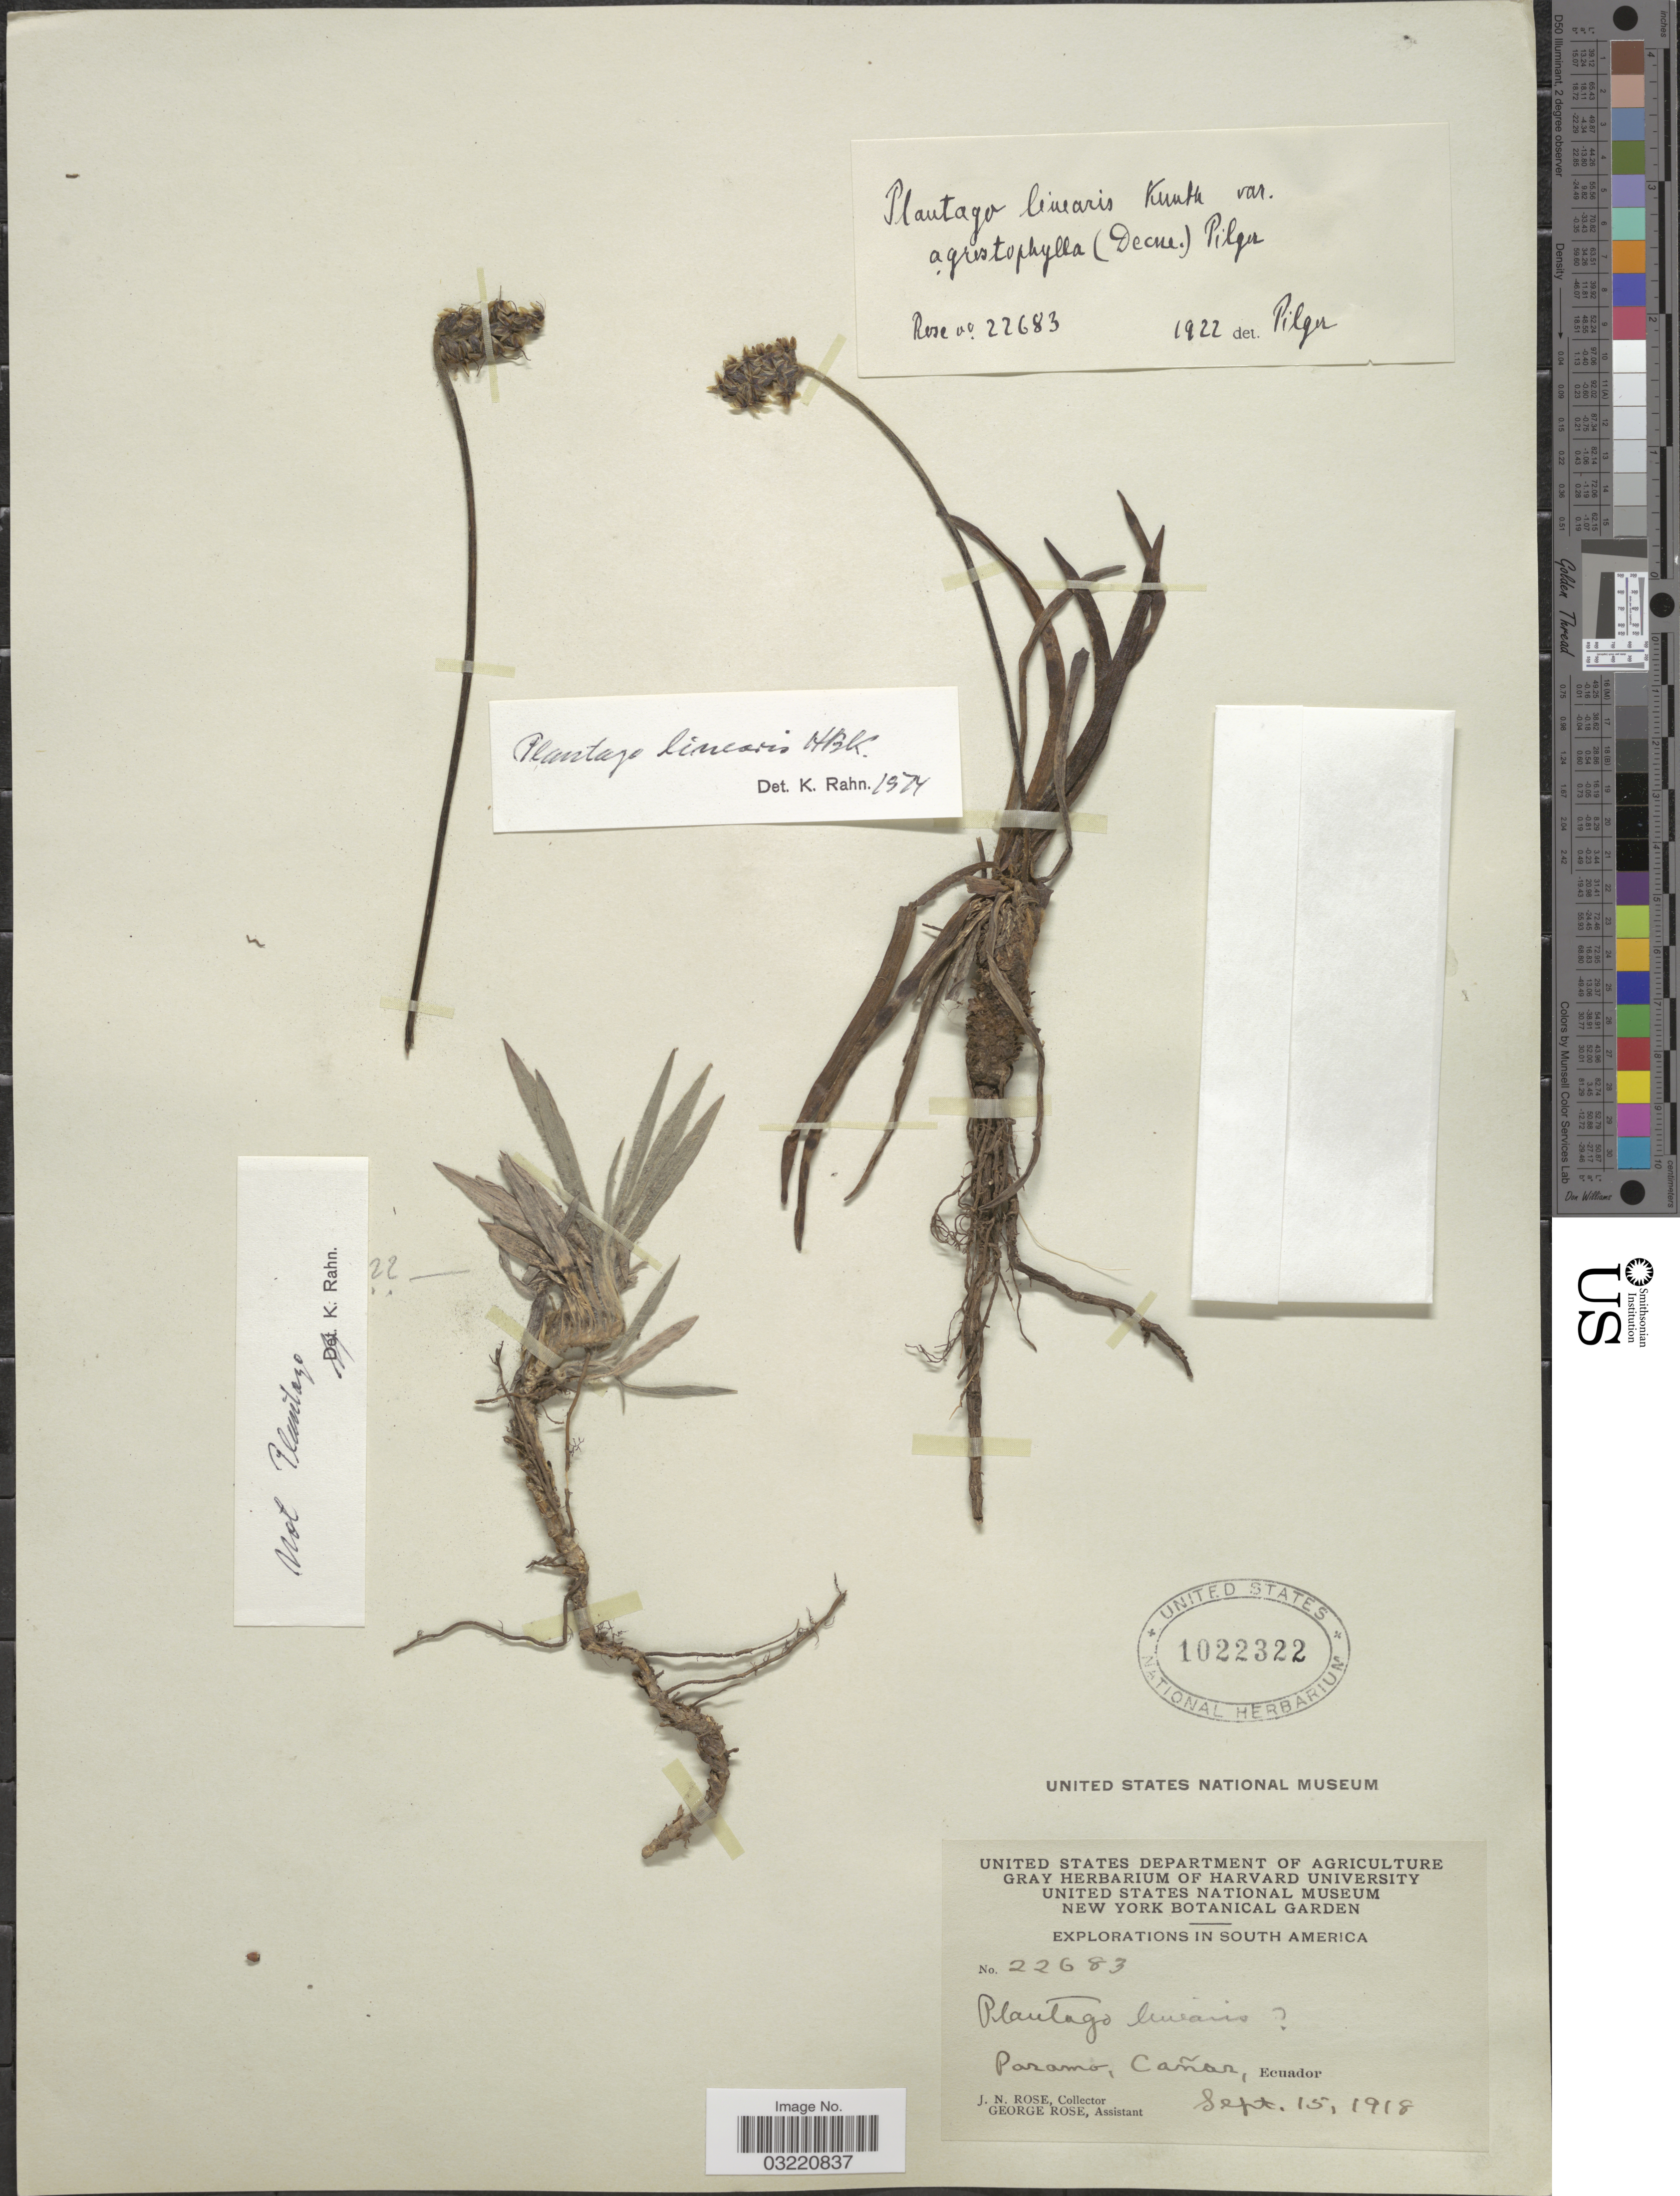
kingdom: Plantae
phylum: Tracheophyta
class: Magnoliopsida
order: Lamiales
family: Plantaginaceae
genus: Plantago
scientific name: Plantago linearis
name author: Kunth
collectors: J. N. Rose & G. Rose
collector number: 22683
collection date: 1918-09-15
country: Ecuador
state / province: Cañar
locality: Paramo.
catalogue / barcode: US 1022322